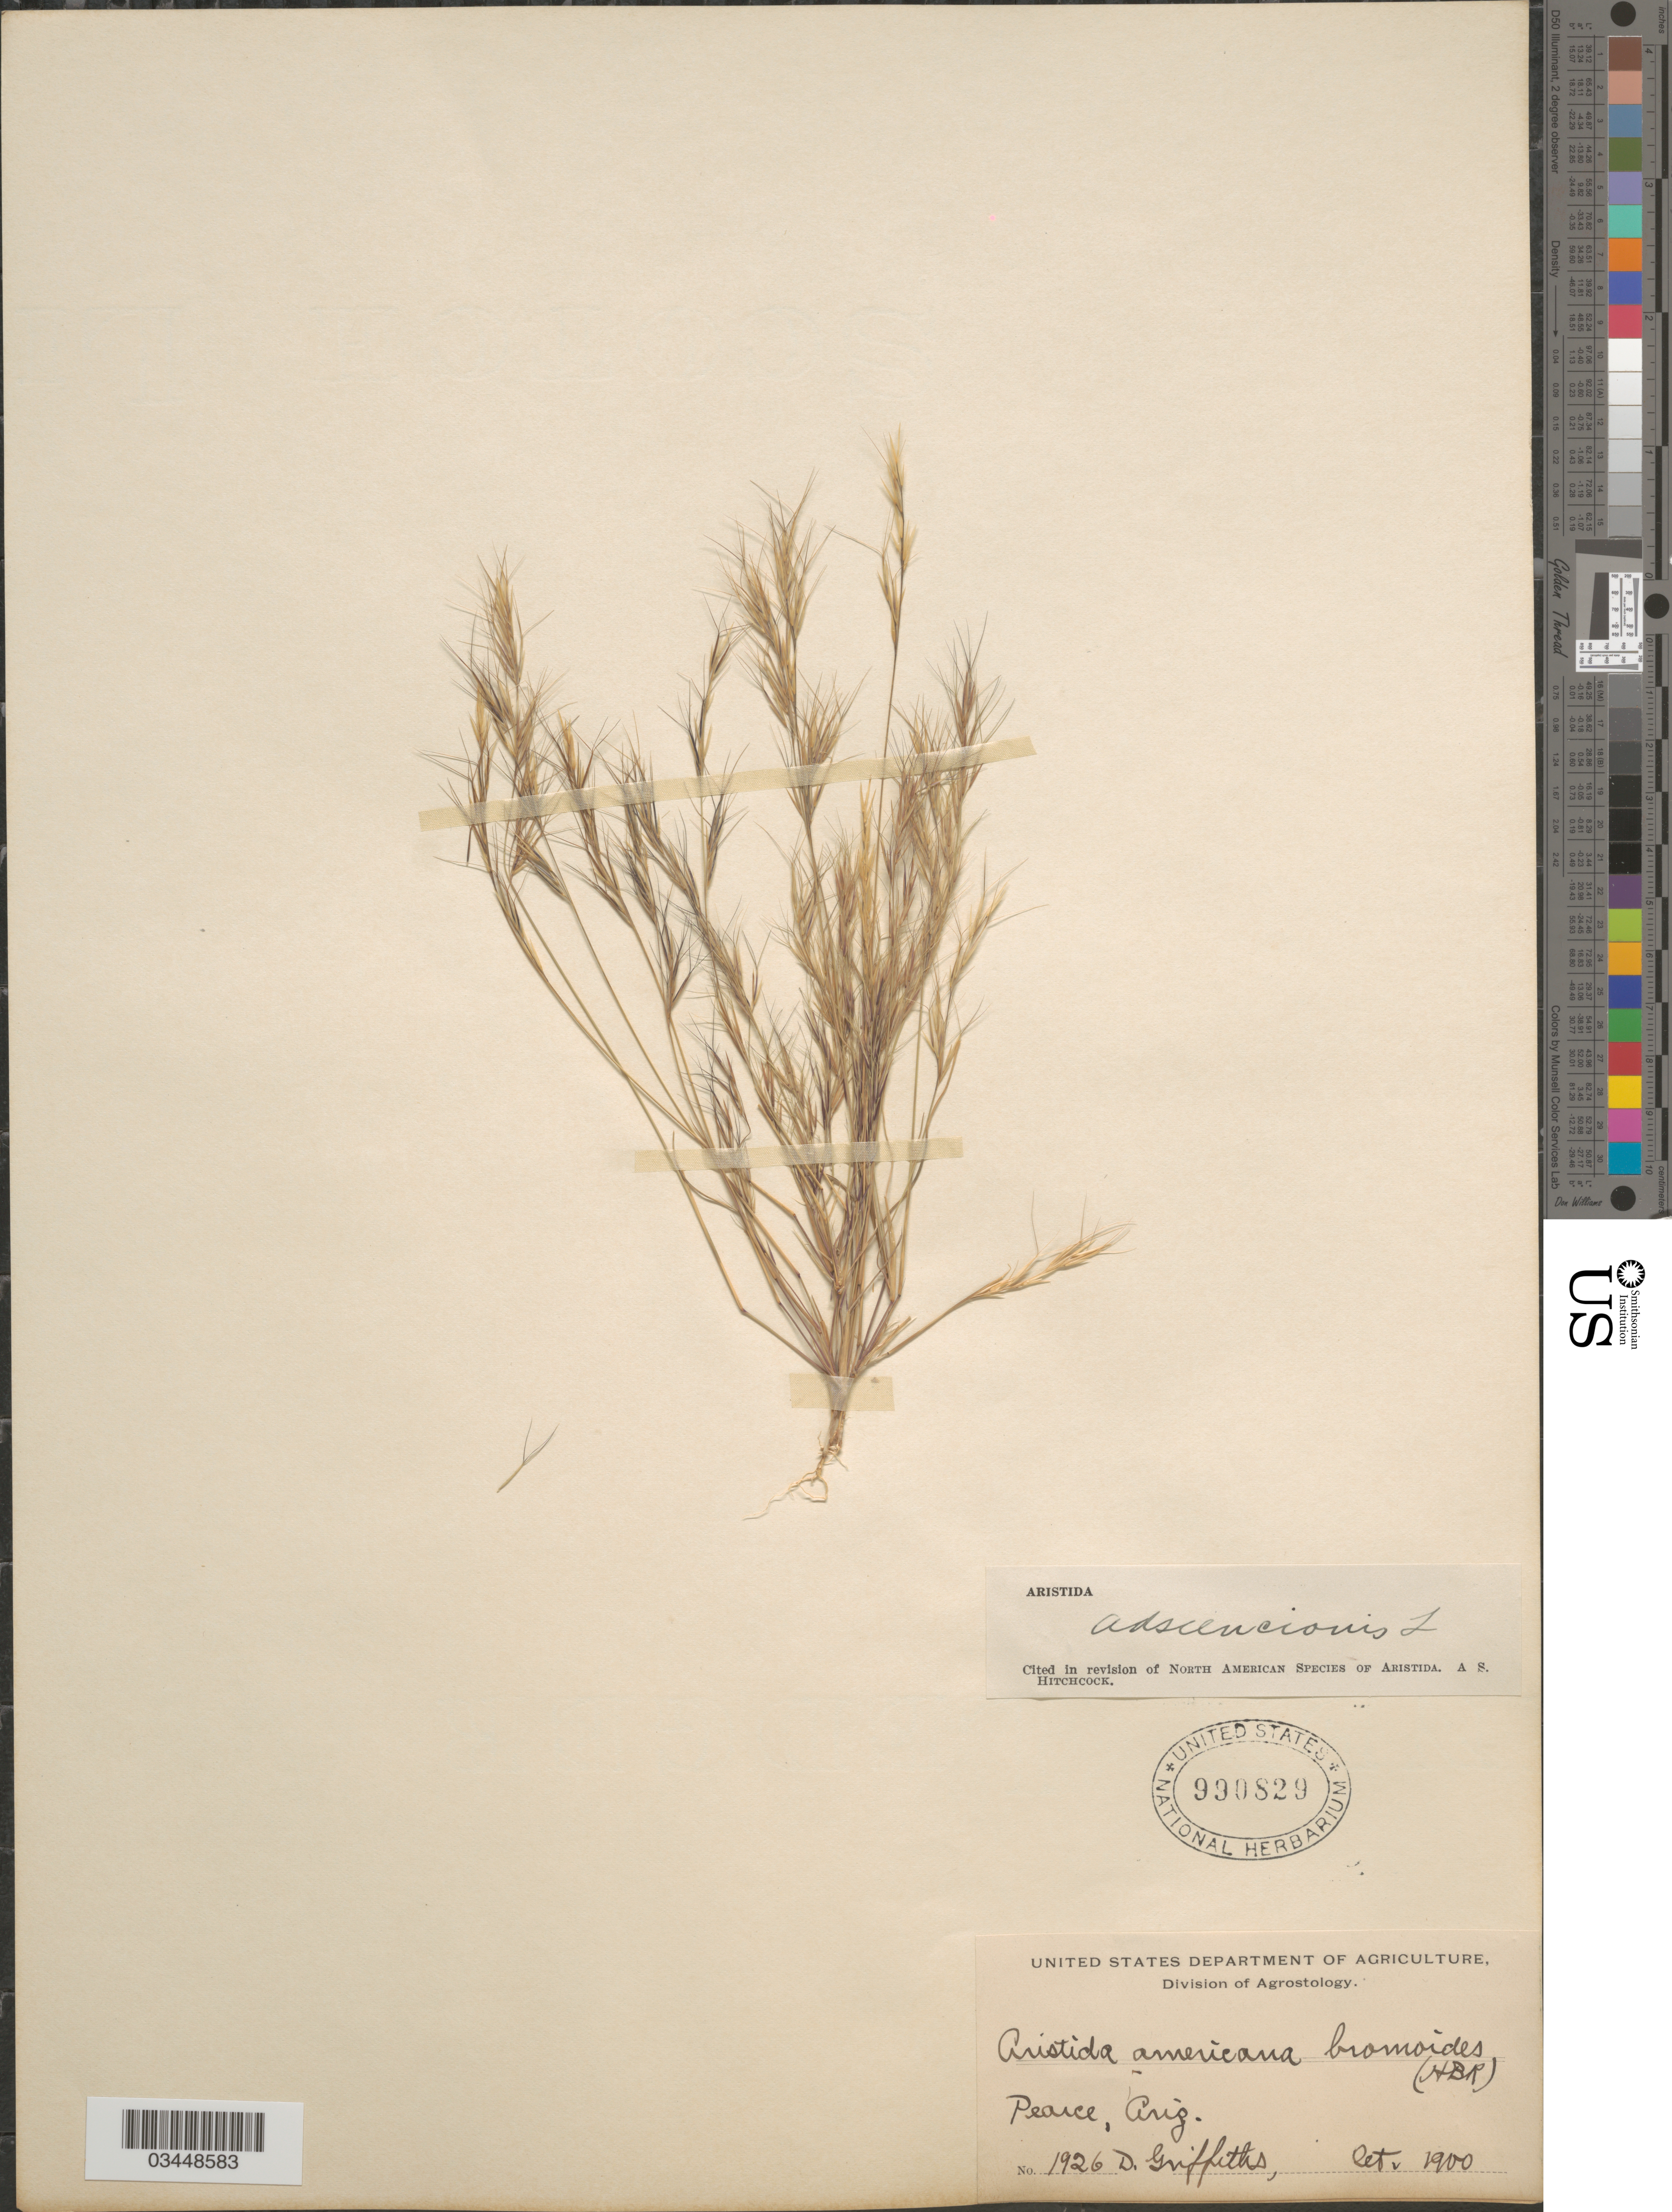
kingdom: Plantae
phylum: Tracheophyta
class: Liliopsida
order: Poales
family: Poaceae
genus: Aristida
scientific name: Aristida adscensionis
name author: L.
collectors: D. Griffiths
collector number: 1926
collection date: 1900-10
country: United States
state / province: Arizona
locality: Pearce.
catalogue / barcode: US 990829